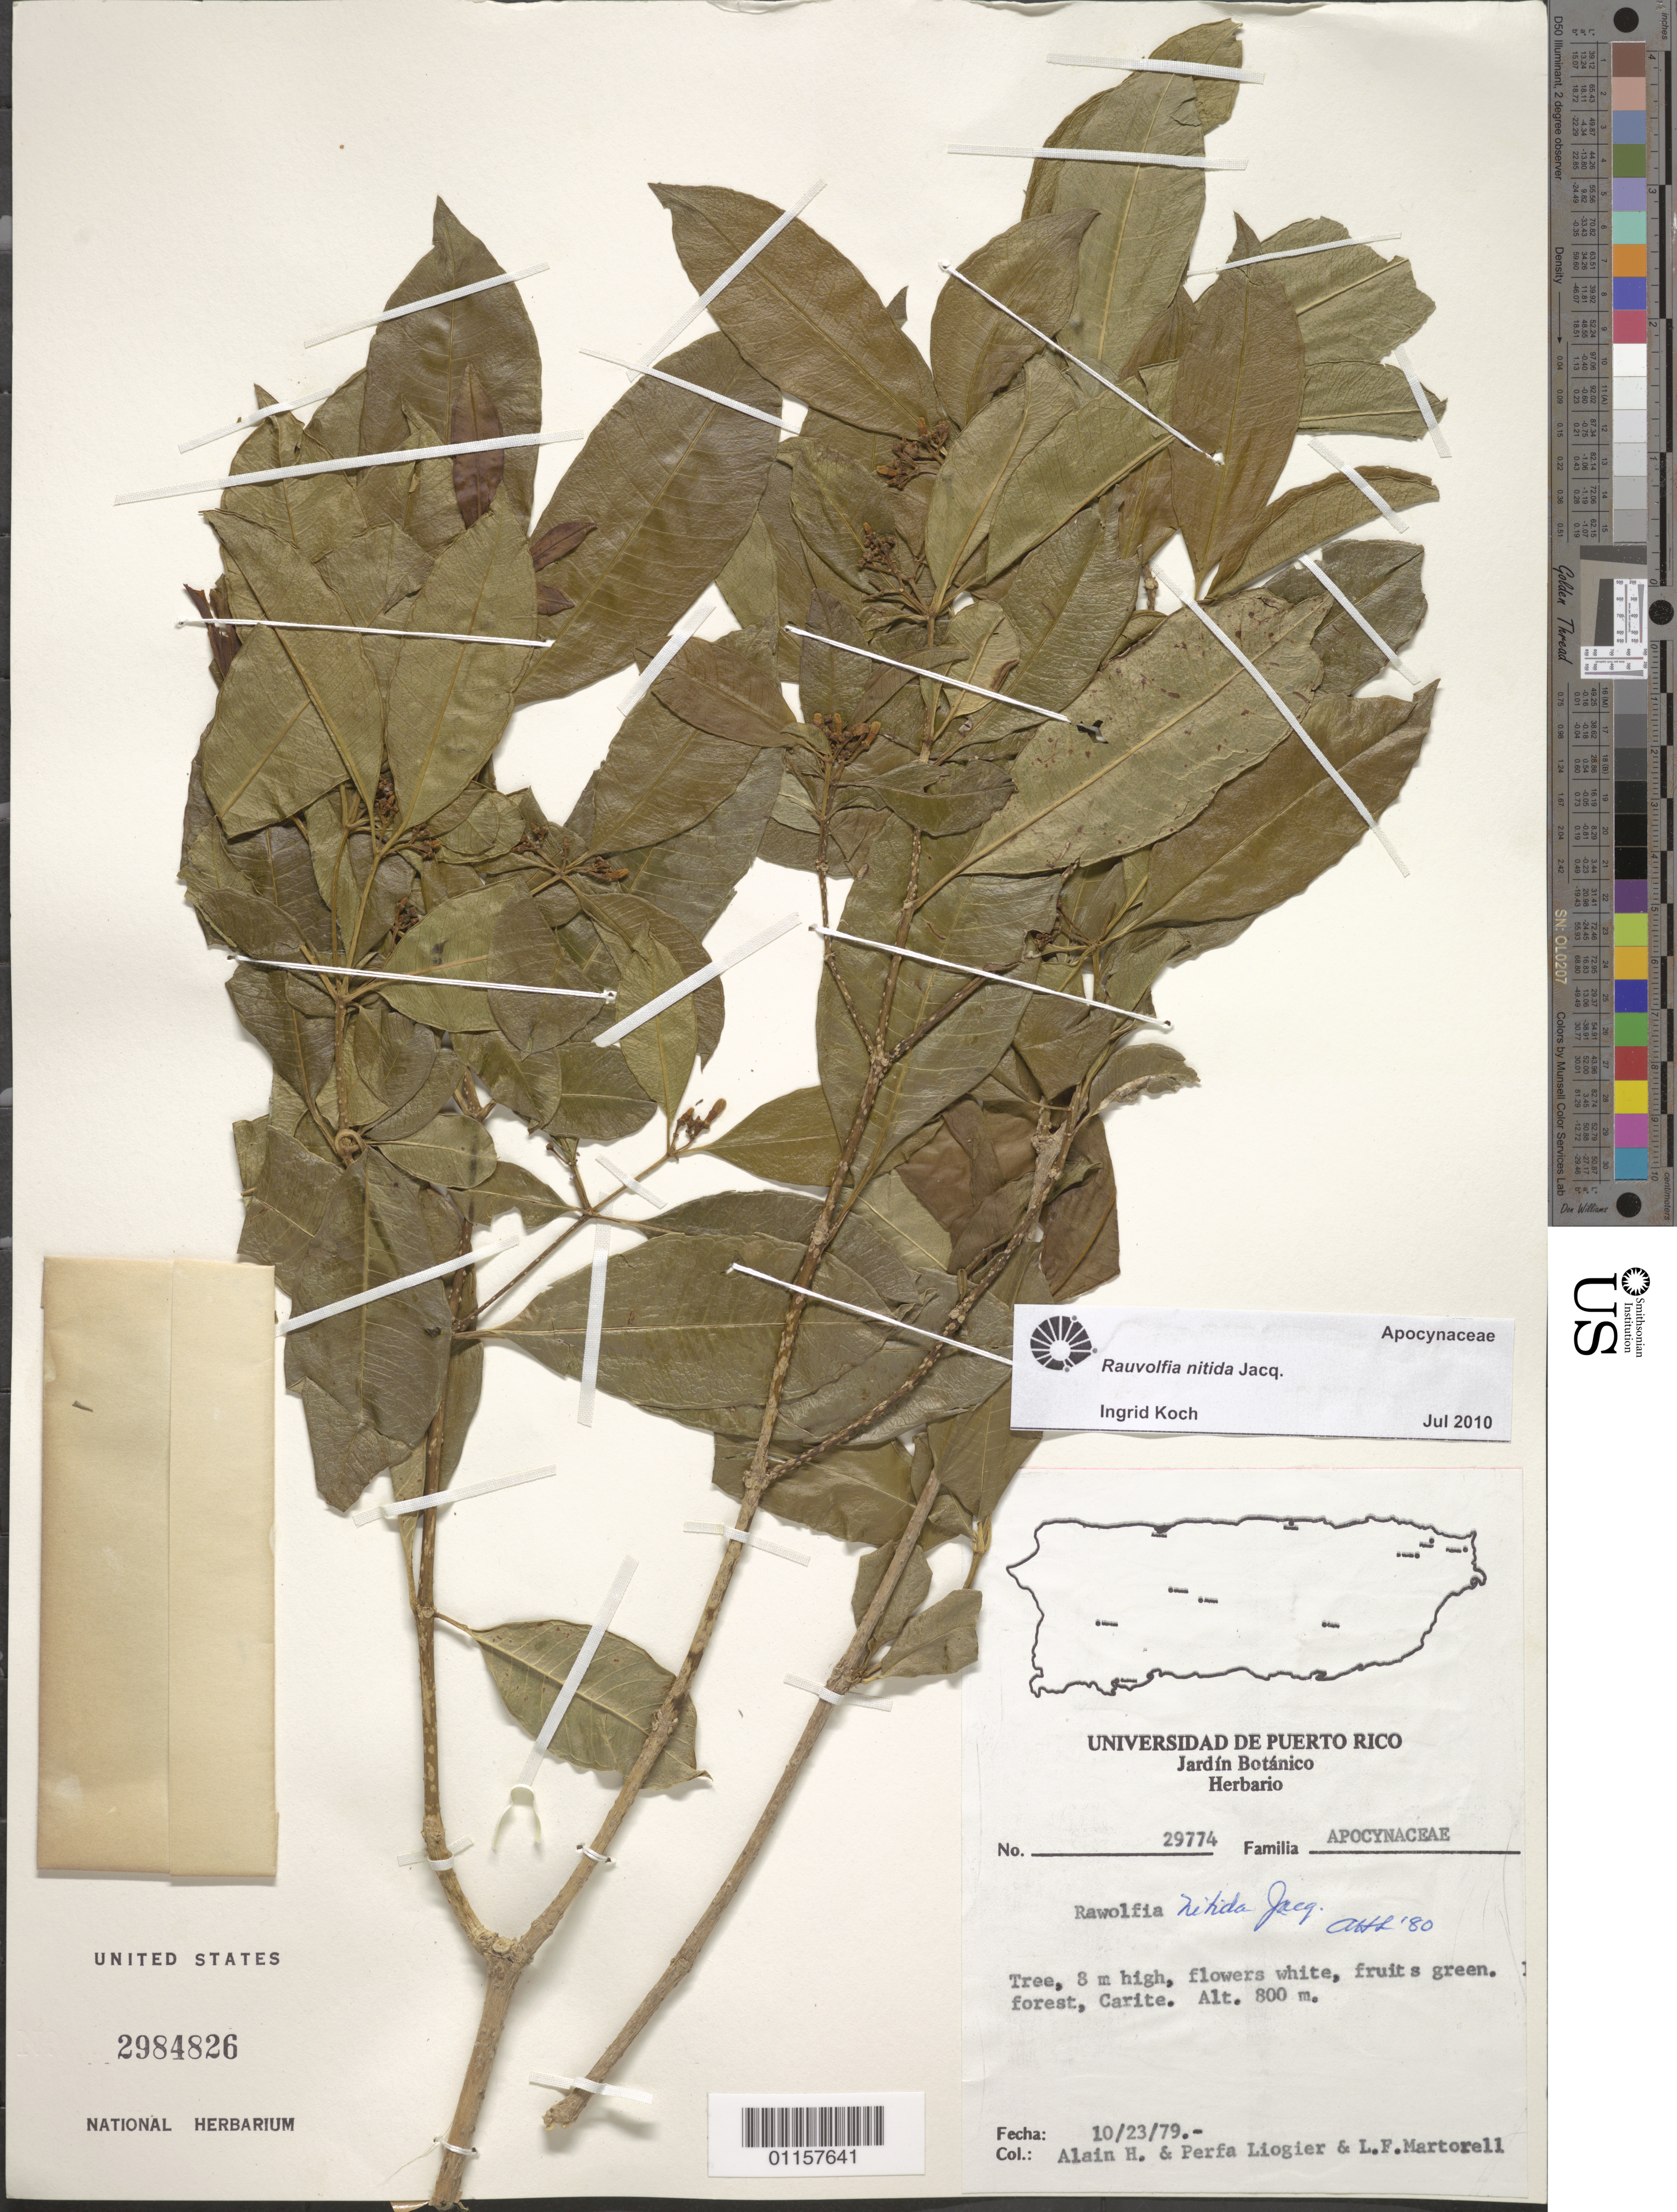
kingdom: Plantae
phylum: Tracheophyta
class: Magnoliopsida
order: Gentianales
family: Apocynaceae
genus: Rauvolfia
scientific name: Rauvolfia nitida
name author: Jacq.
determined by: Koch, I.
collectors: A. H. Liogier, M. P. Liogier & L. Martorell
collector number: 29774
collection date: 1979-10-23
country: Puerto Rico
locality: Carite.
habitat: Forest.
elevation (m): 800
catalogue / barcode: US 2984826